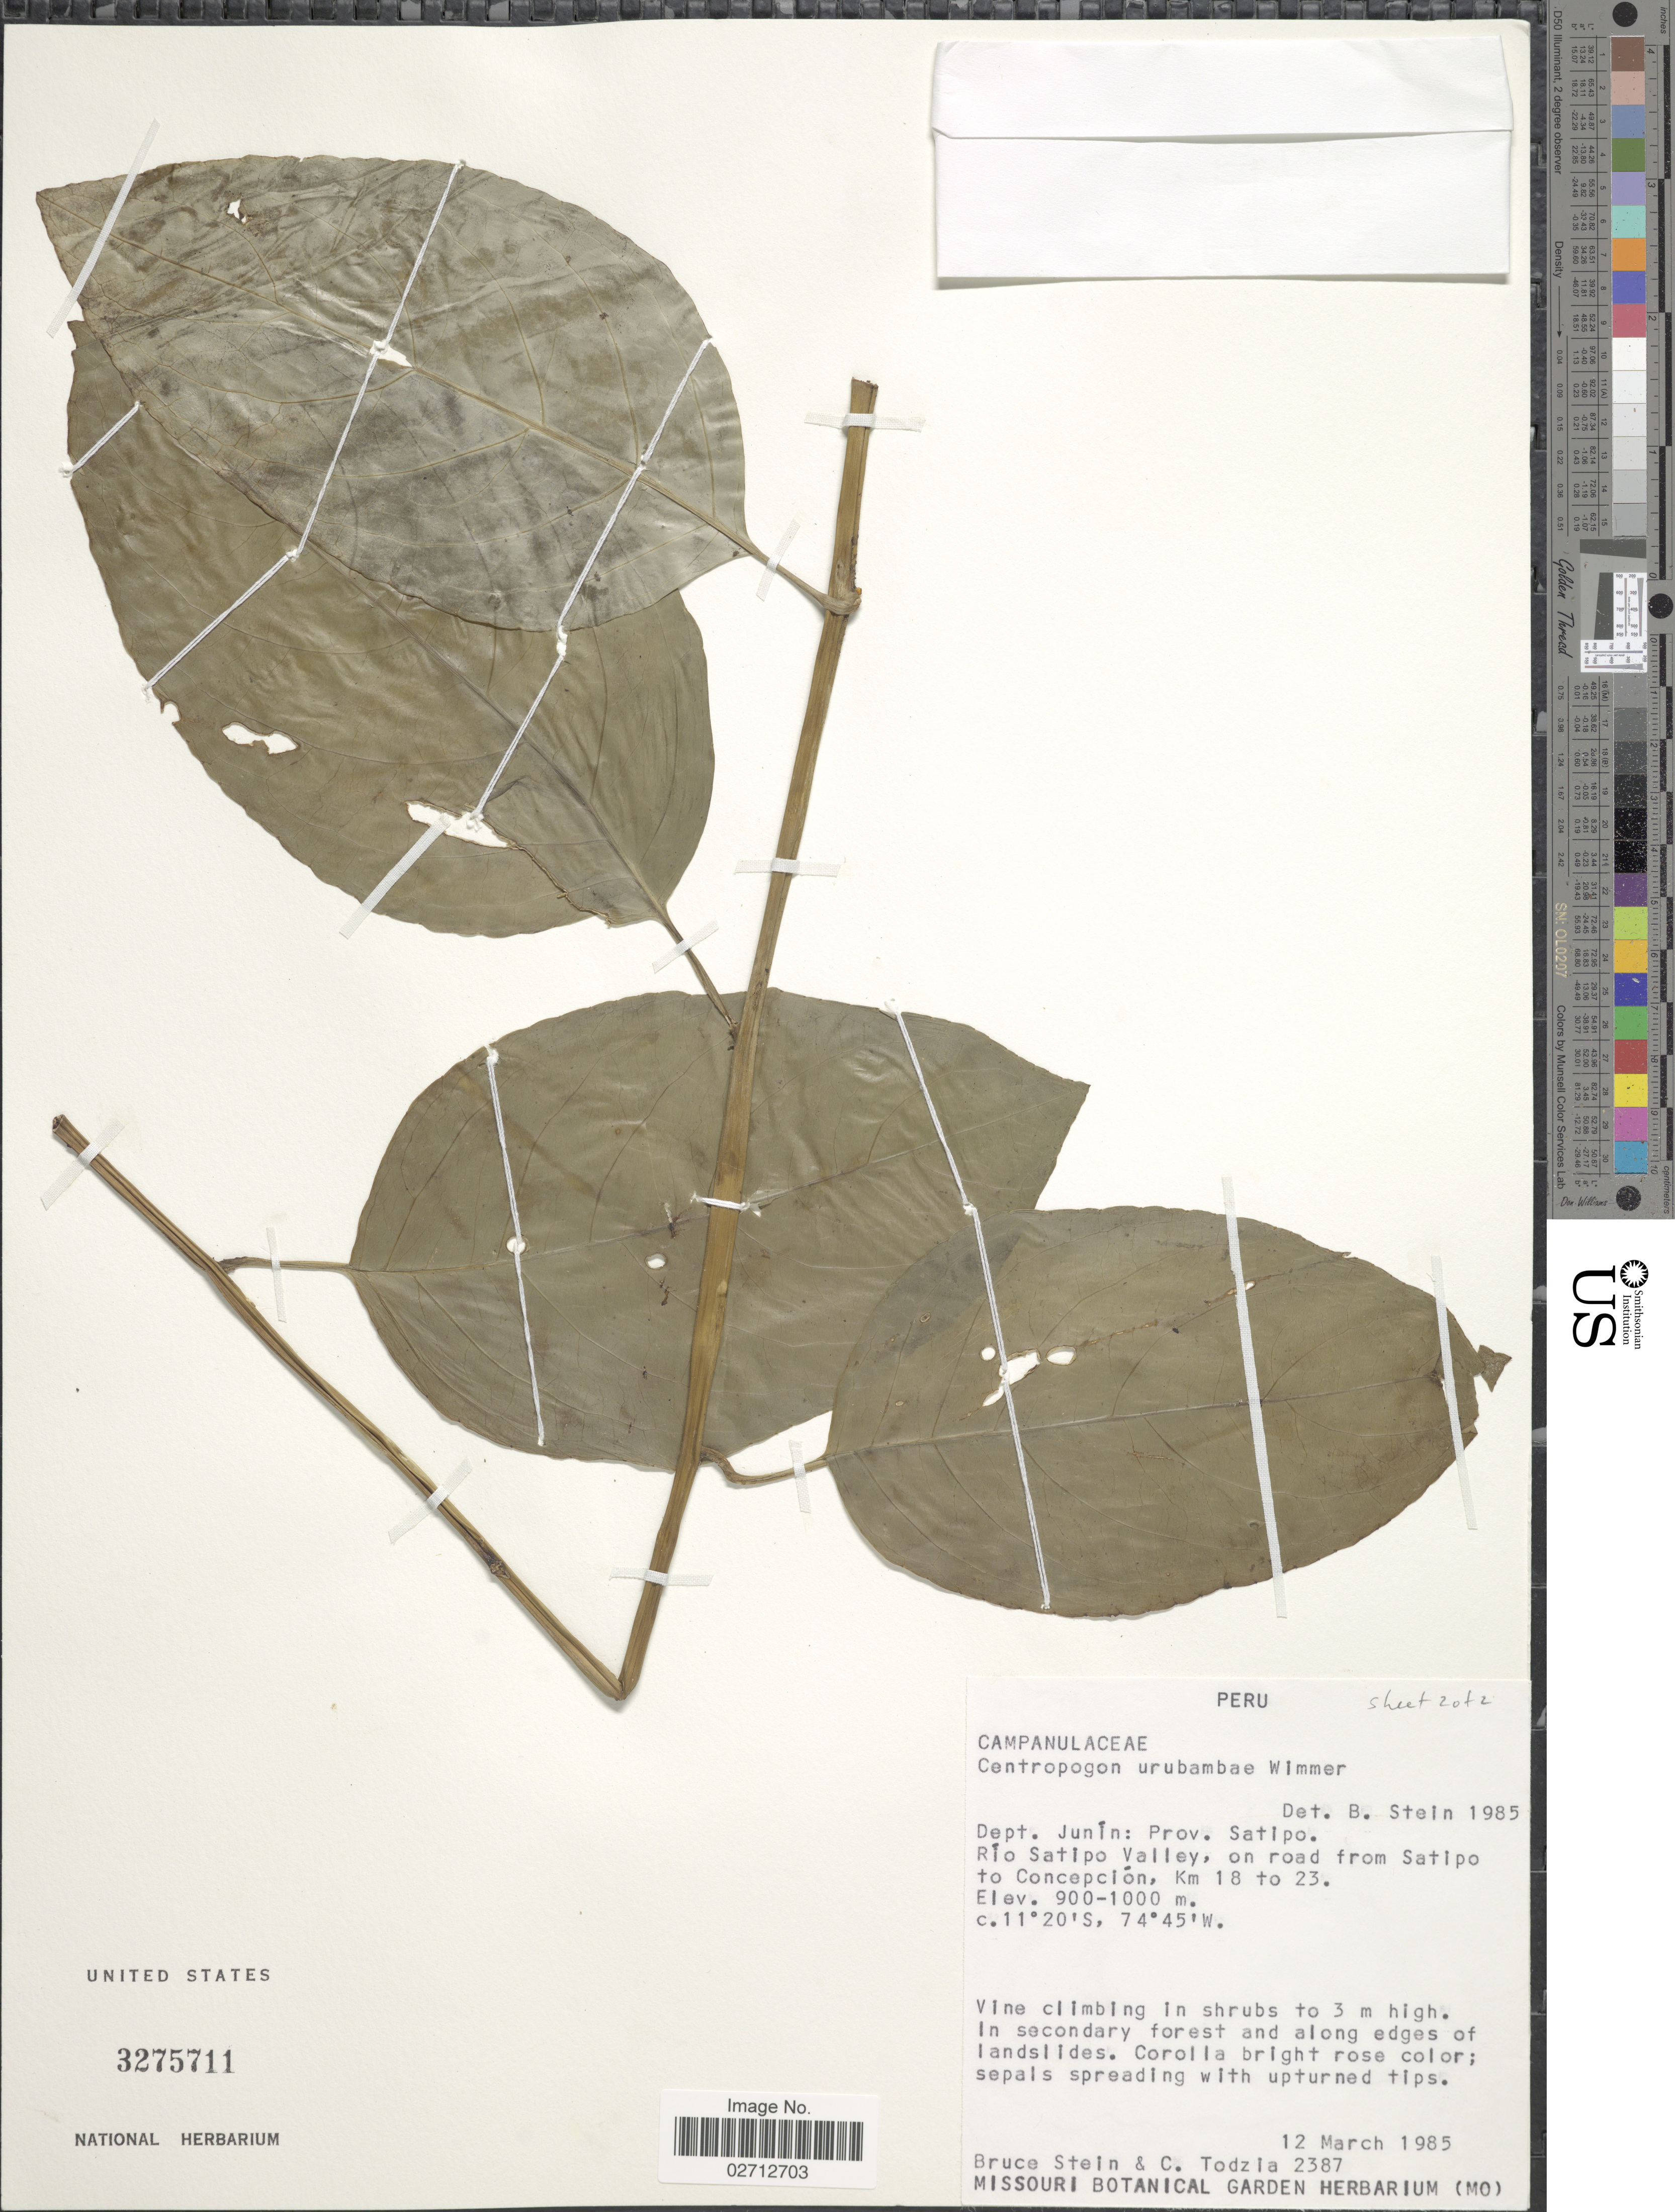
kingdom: Plantae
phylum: Tracheophyta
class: Magnoliopsida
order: Asterales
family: Campanulaceae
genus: Centropogon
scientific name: Centropogon urubambae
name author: E. Wimm.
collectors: B. A. Stein & C. A. Todzia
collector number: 2387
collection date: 1985-03-12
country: Peru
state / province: Junín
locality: Prov. Satipo. Rio Satipo Valley, on road from Satipo to Concepcion, Km 18 to 23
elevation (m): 900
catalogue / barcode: US 3275711